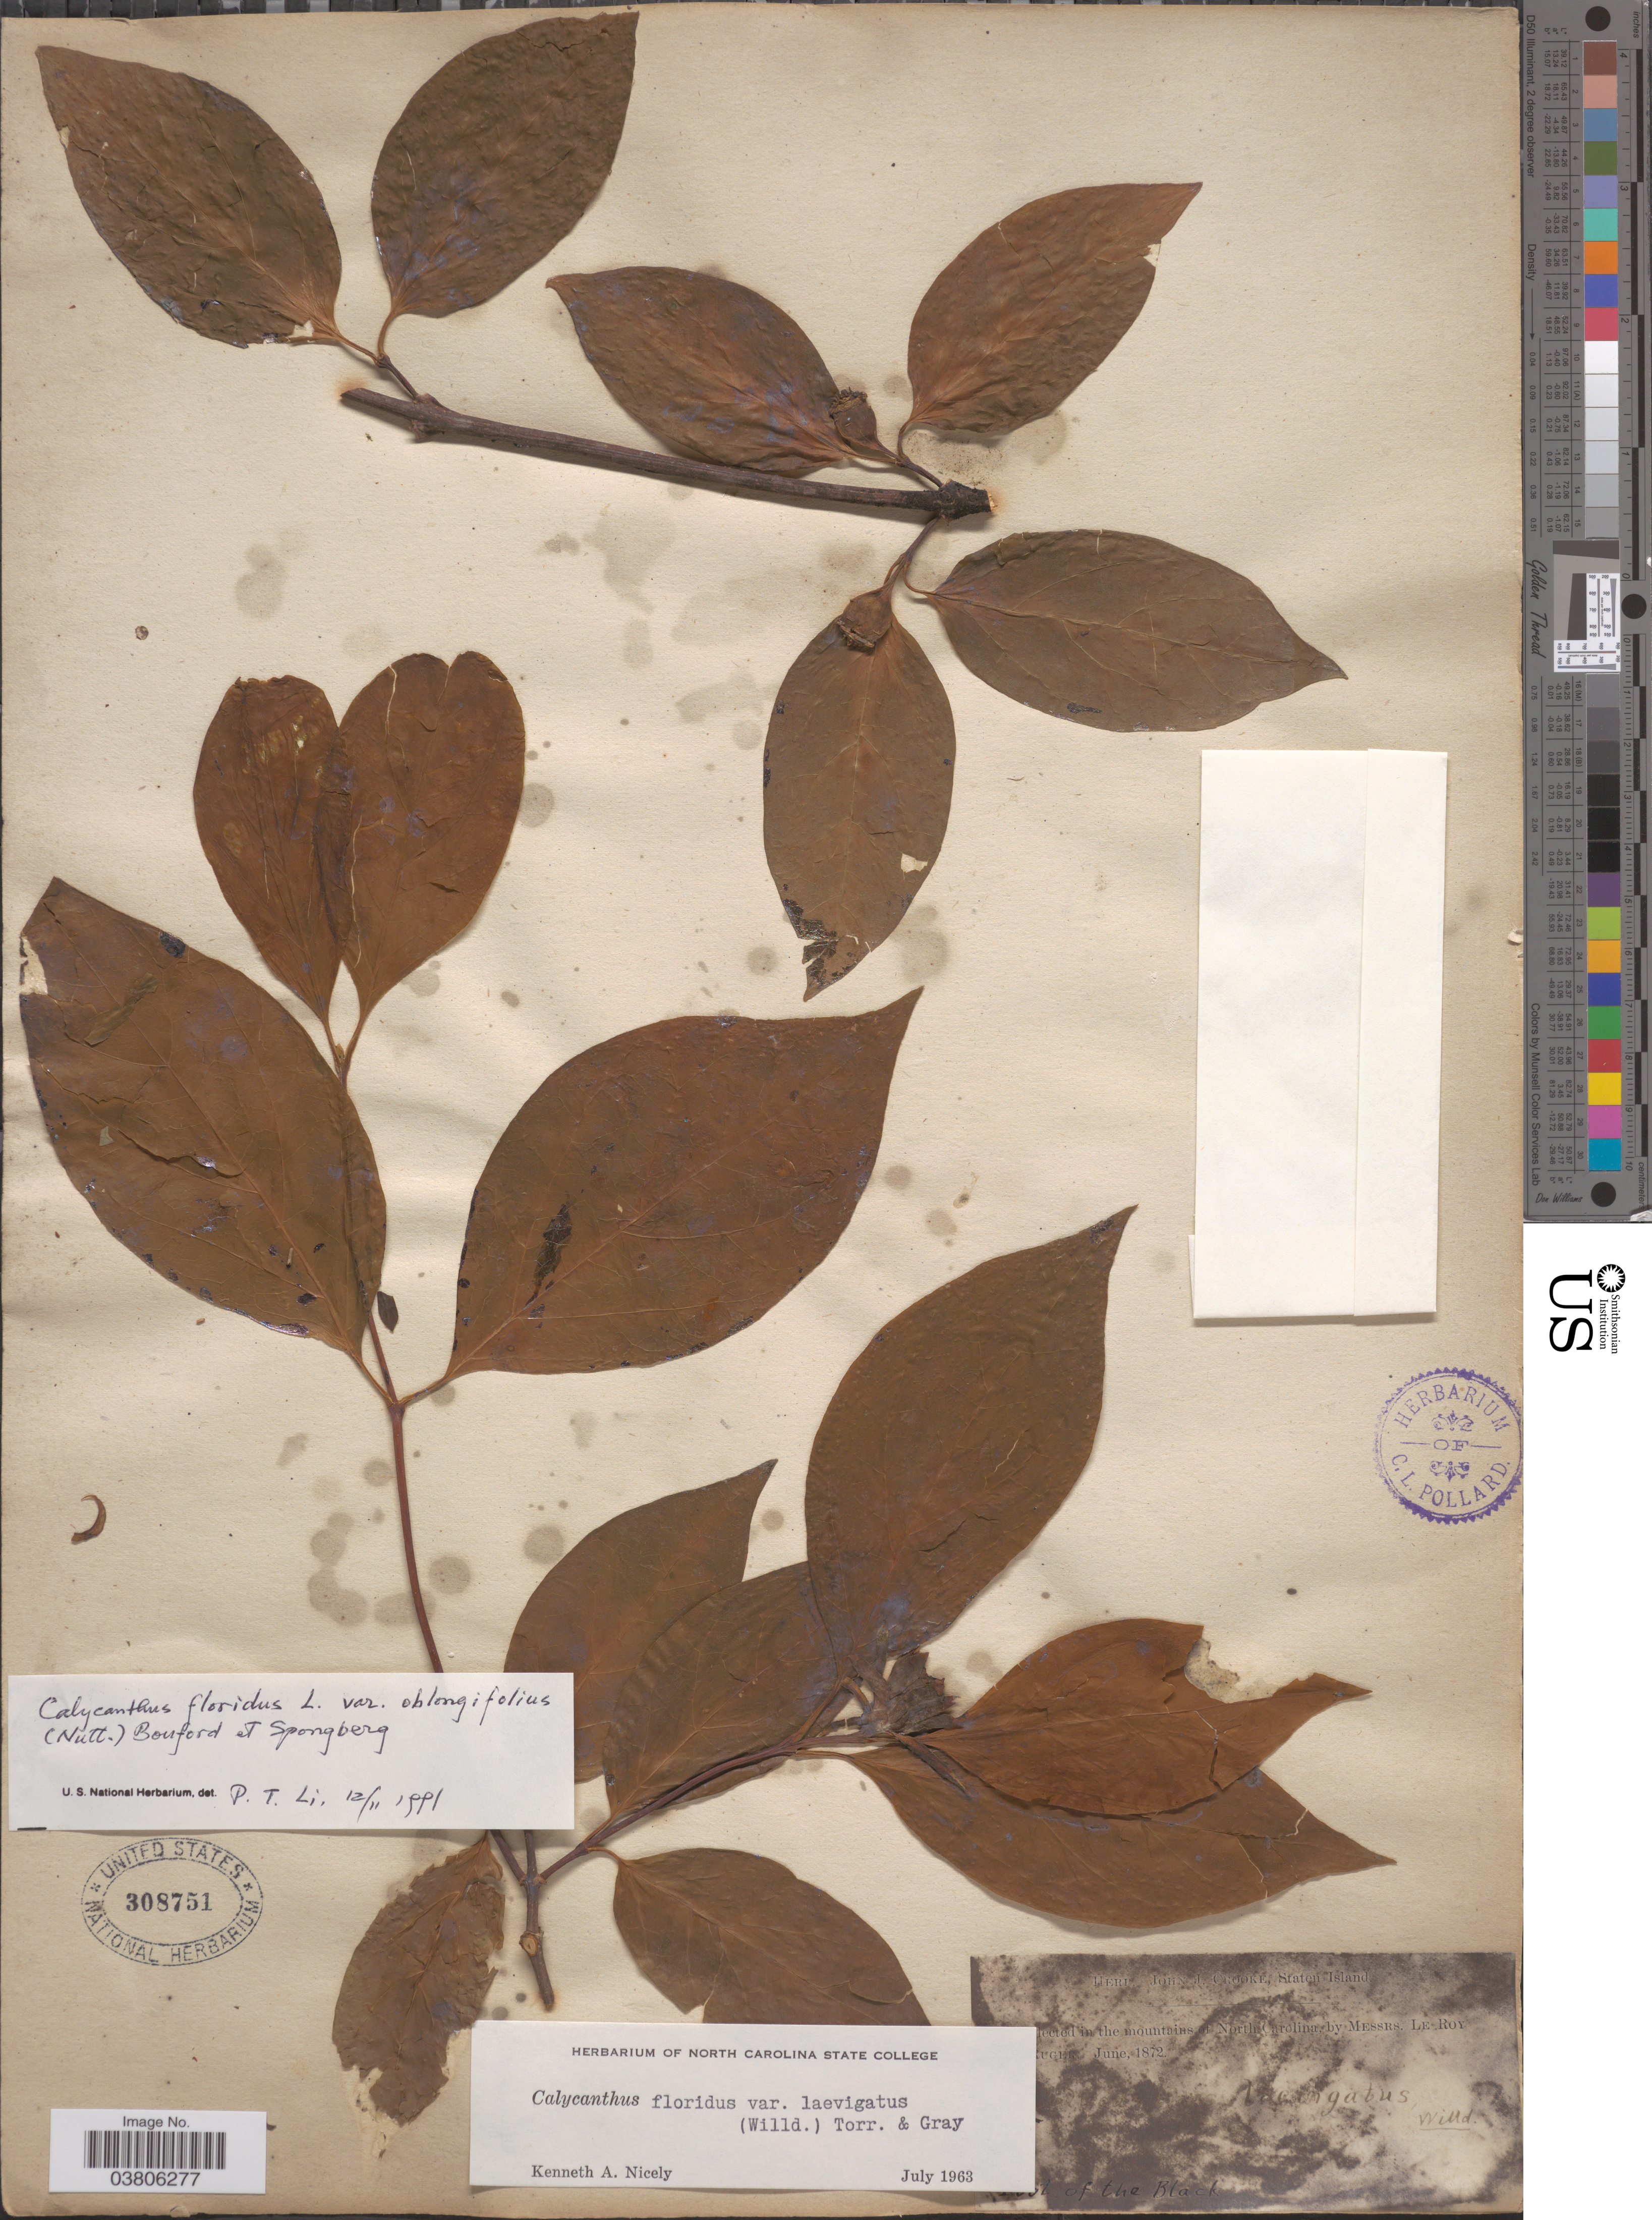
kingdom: Plantae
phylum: Tracheophyta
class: Magnoliopsida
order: Laurales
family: Calycanthaceae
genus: Calycanthus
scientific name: Calycanthus floridus var. laevigatus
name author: (Willd.) Torr. & A. Gray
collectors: M. Le Roy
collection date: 1872-06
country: United States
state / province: North Carolina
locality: Foot [interpreted] of the Black.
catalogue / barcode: US 308751